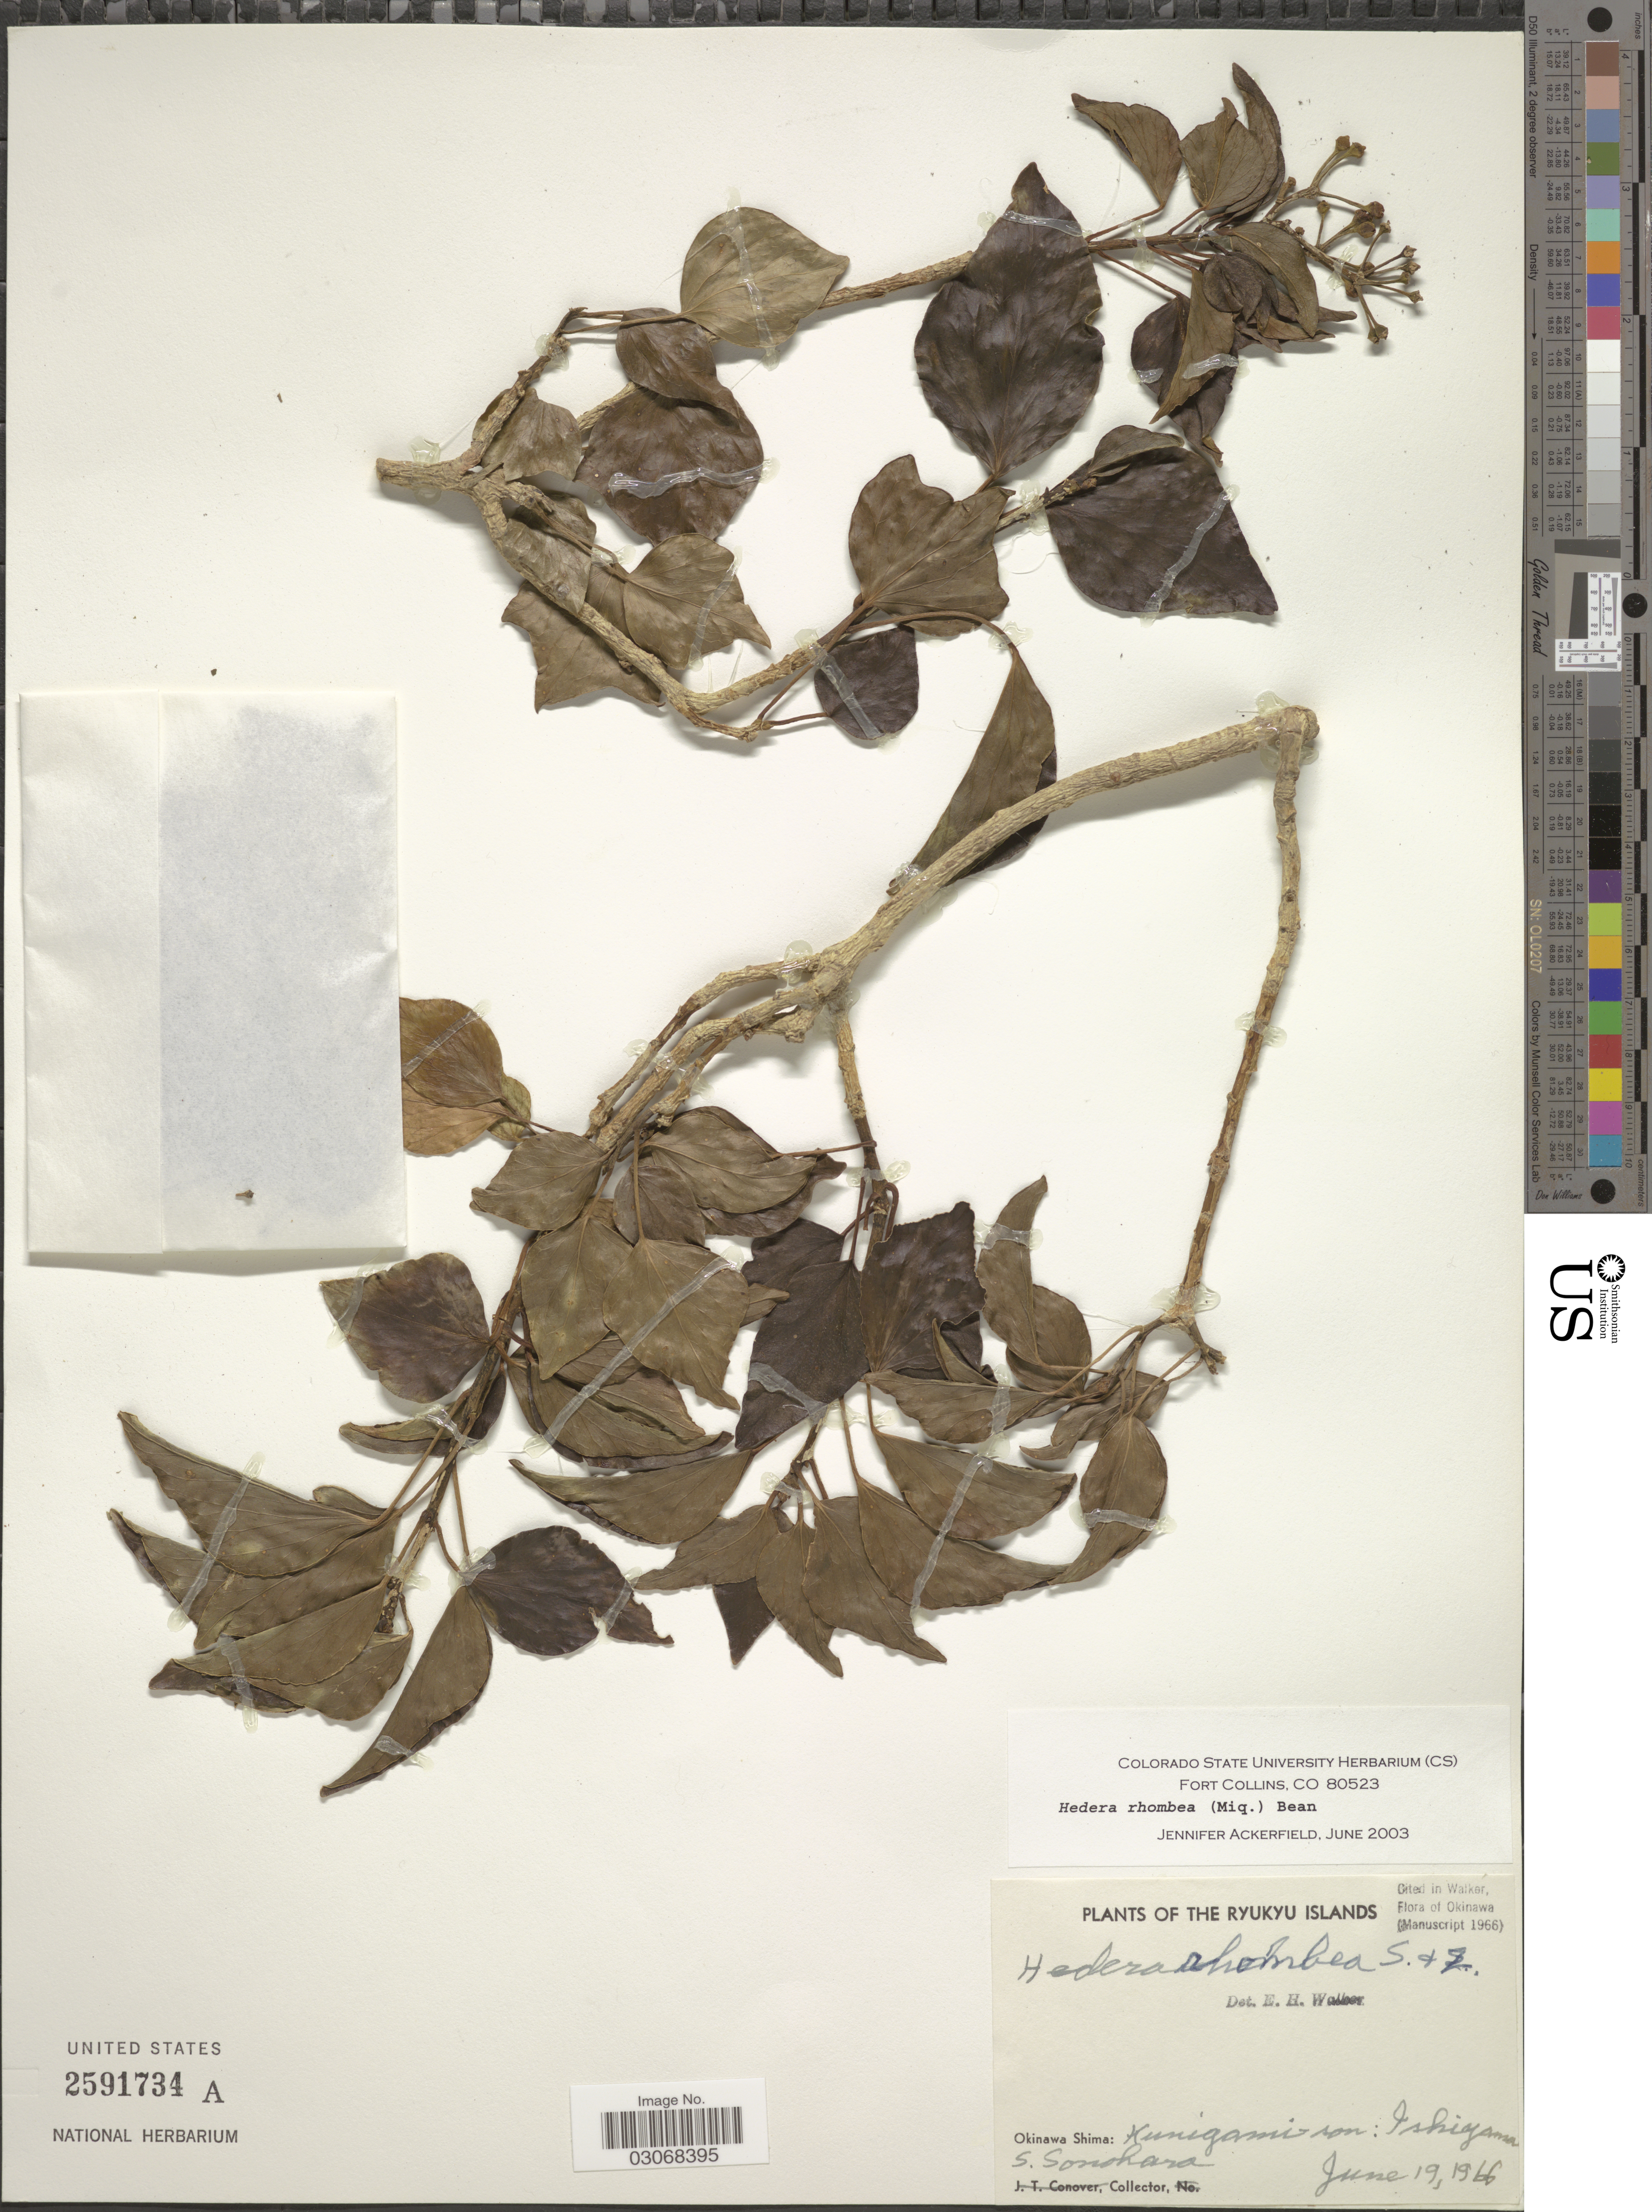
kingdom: Plantae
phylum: Tracheophyta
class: Magnoliopsida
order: Apiales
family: Araliaceae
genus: Hedera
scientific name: Hedera rhombea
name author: (Miq.) Bean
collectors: S. Sonohara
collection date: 1966-06-19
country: Japan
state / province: Okinawa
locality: Ryukyu Islands. Okinawa Shima: Kunigami-son: Ishigama.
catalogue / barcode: US 2591734A